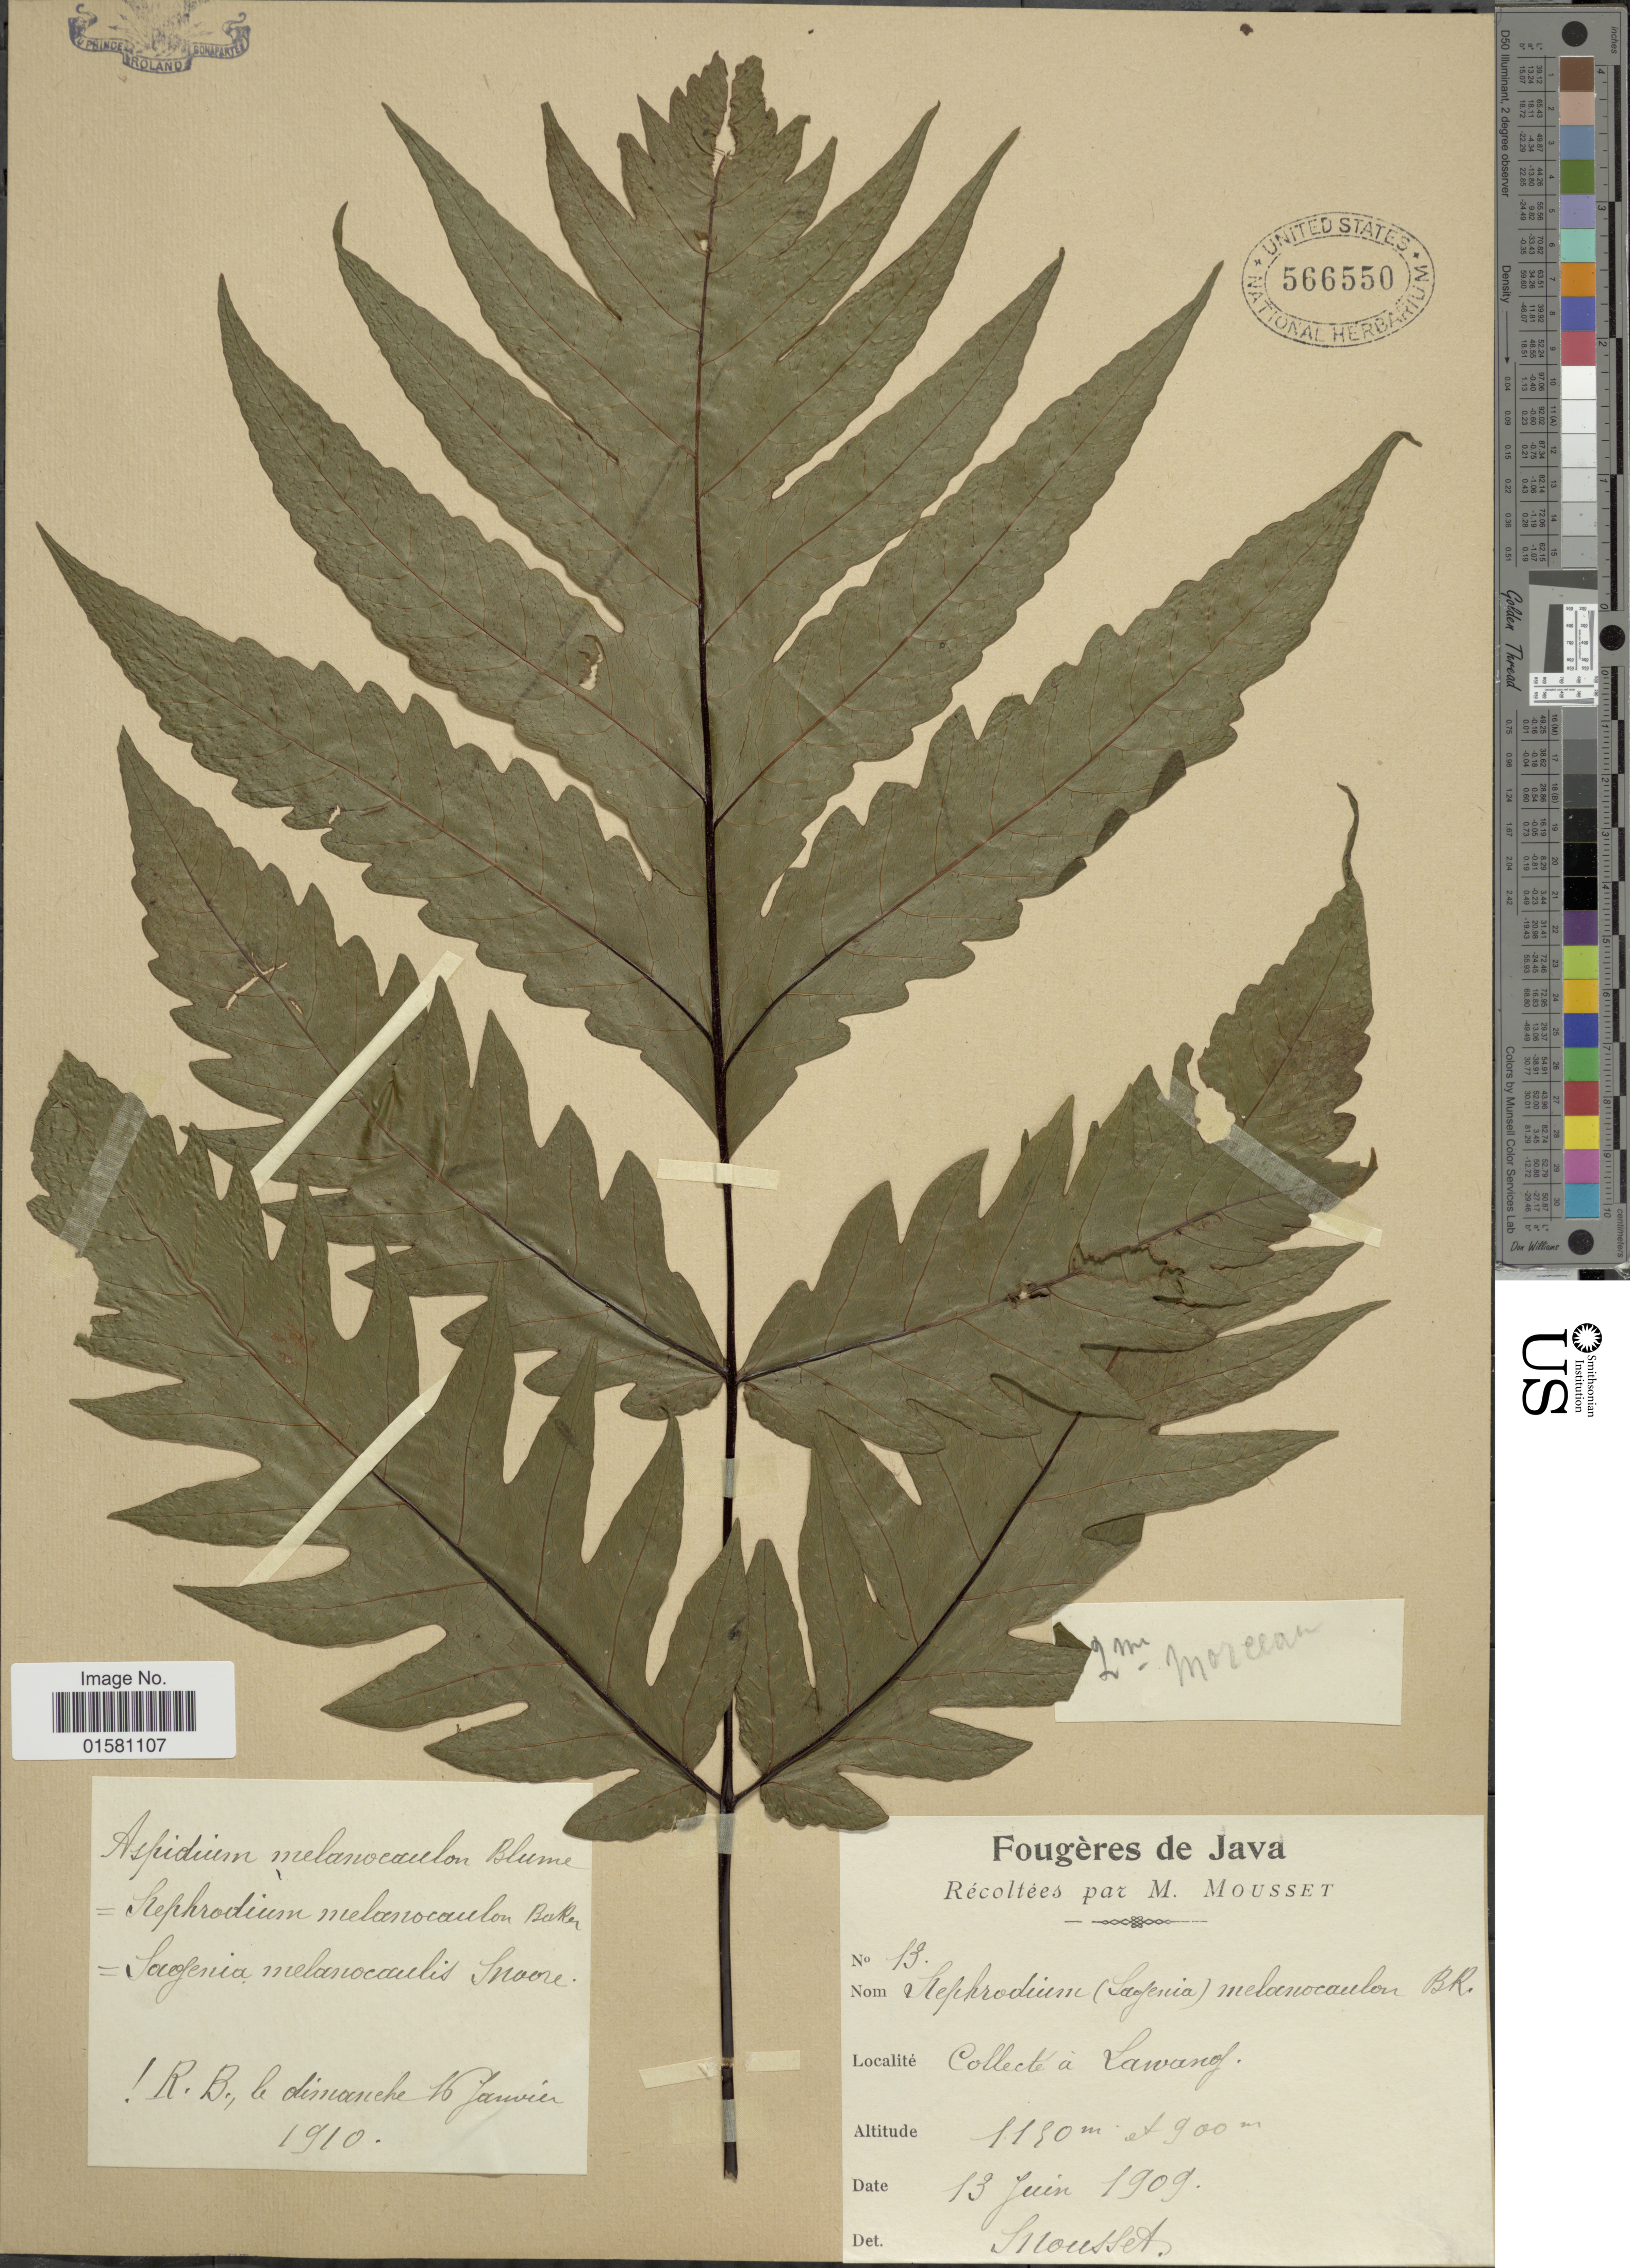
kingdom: Plantae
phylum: Tracheophyta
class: Polypodiopsida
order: Polypodiales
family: Tectariaceae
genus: Tectaria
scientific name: Tectaria melanocaulos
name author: (Bedd.) Copel.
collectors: Mousset, --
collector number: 13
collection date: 1909-06-13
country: Indonesia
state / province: Java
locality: Collecte a Lawang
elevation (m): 900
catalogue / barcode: US 56650